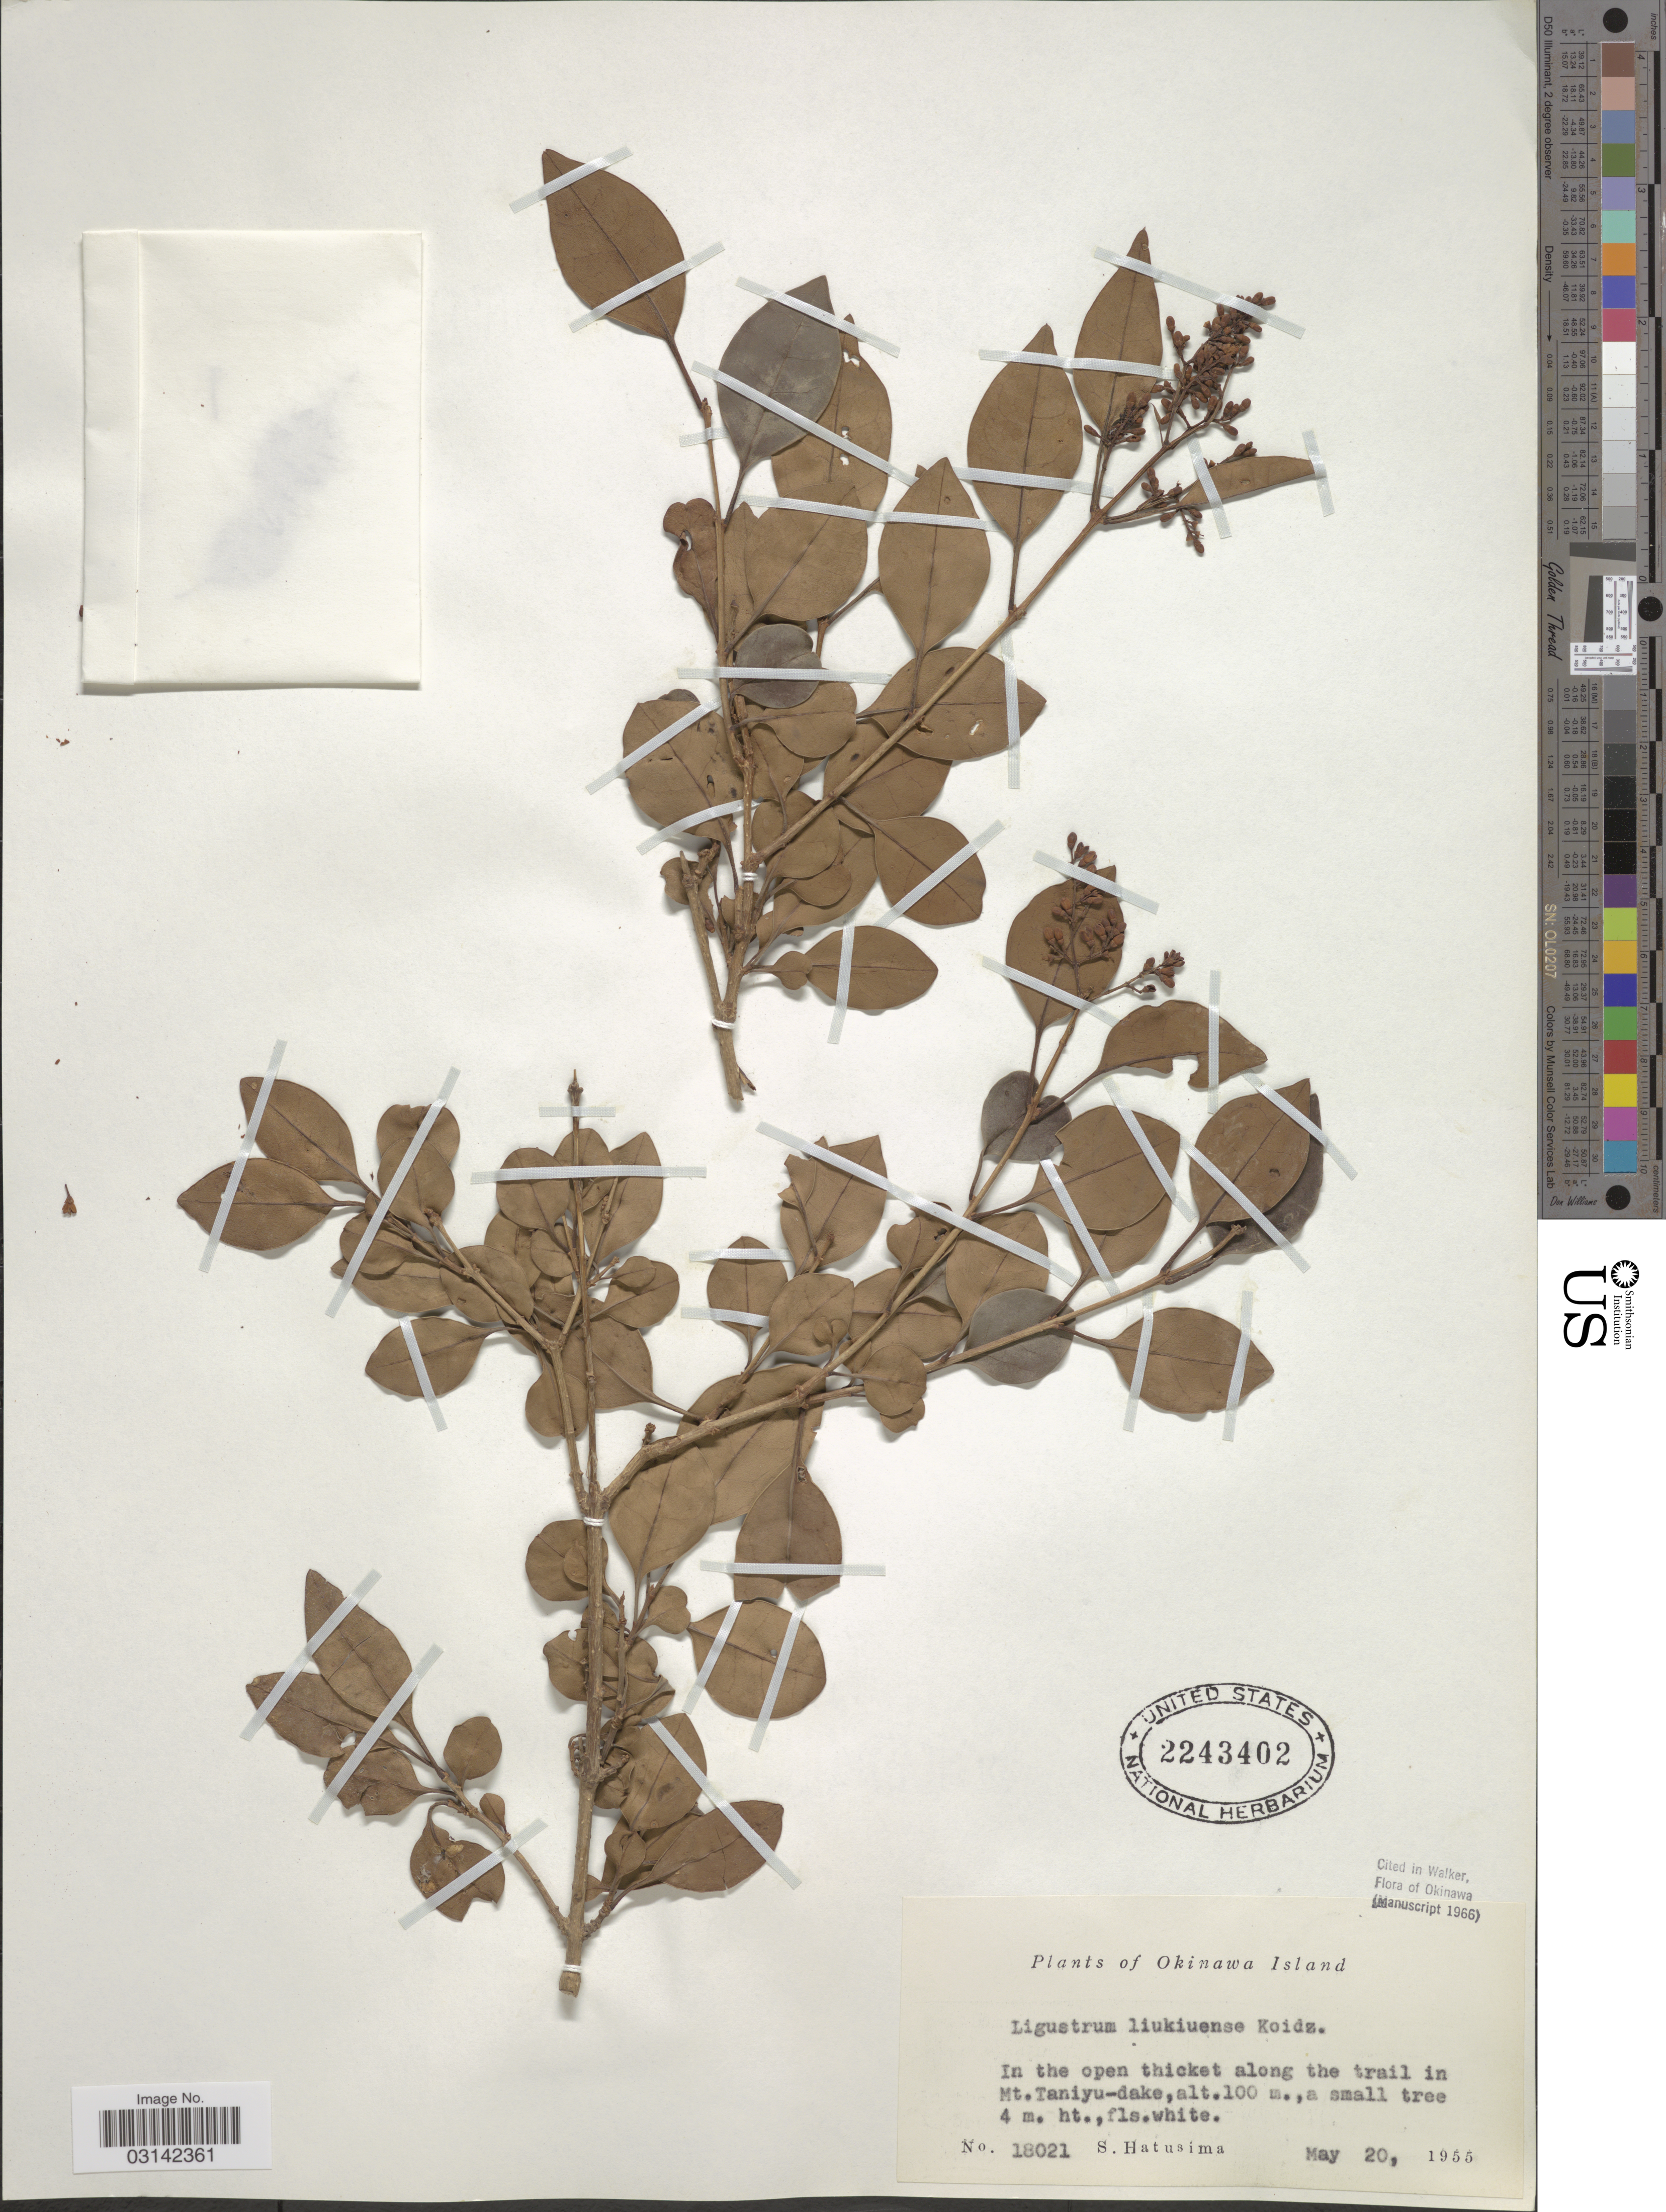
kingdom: Plantae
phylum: Tracheophyta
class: Magnoliopsida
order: Lamiales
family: Oleaceae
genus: Ligustrum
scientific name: Ligustrum liukiuense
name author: Koidz.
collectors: S. Hatusima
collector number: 18021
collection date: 1955-05-20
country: Japan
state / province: Okinawa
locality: Along the trail in Mt. Taniyu-dake.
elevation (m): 100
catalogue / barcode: US 2243402